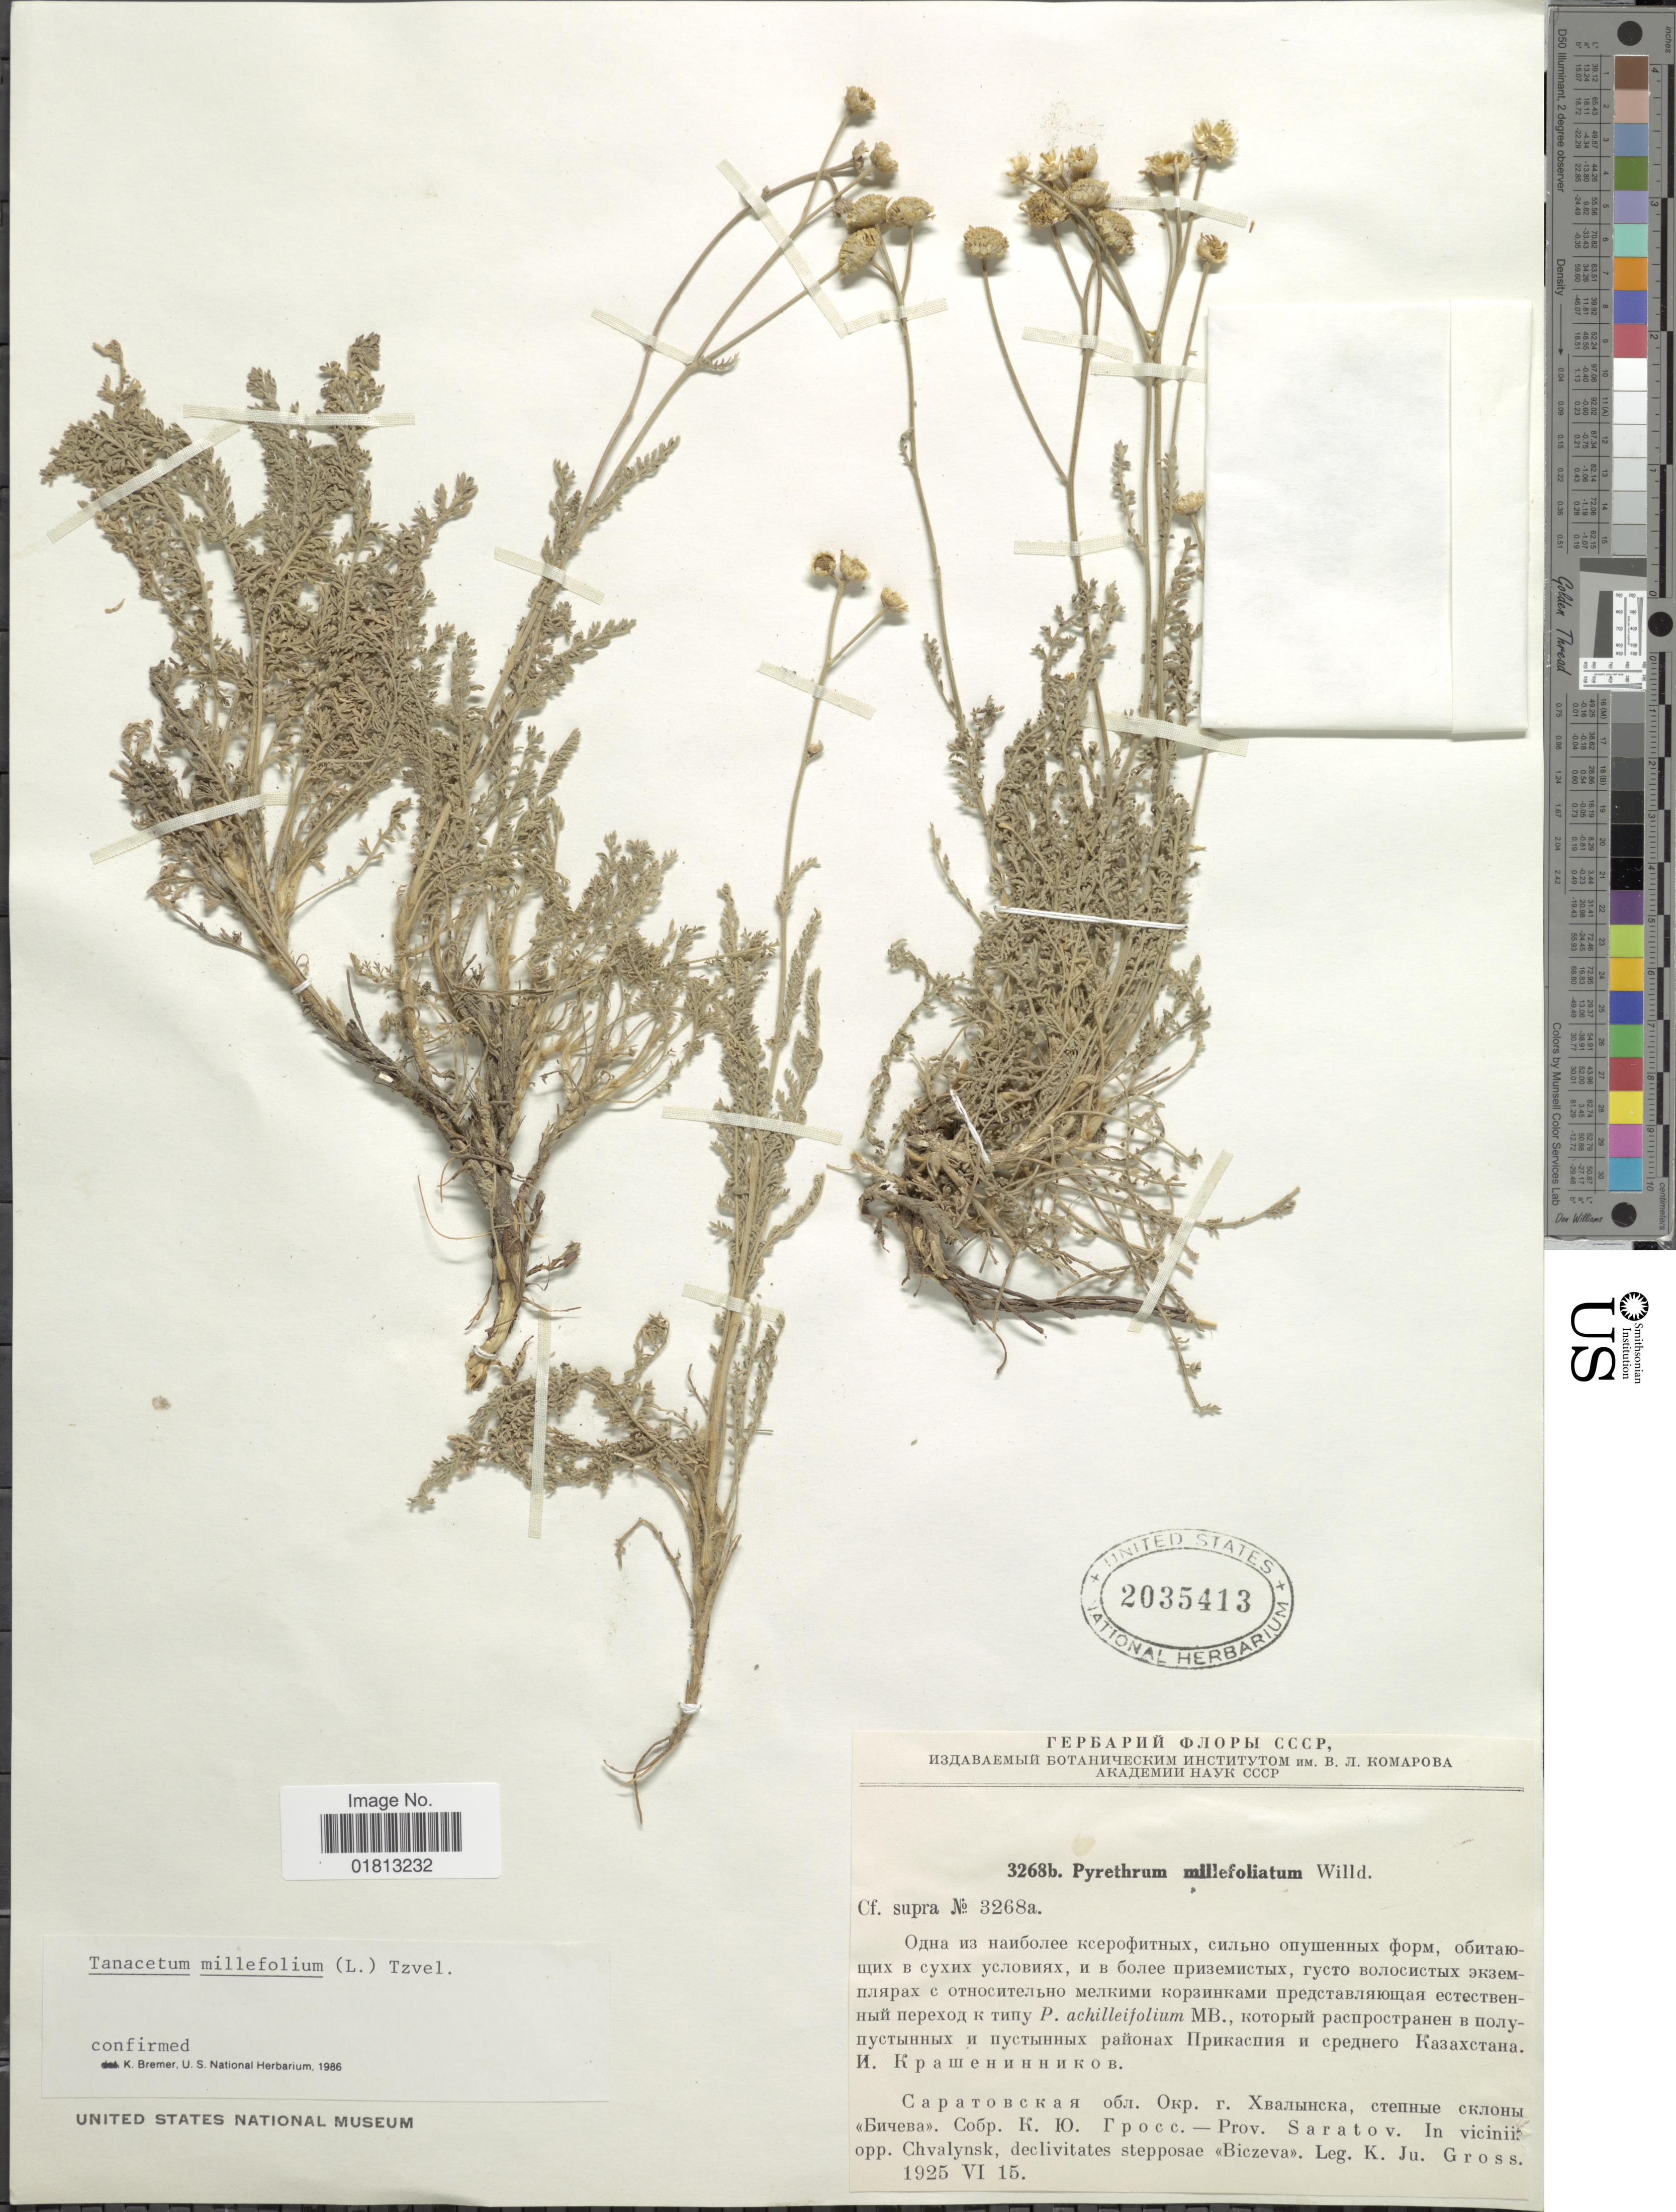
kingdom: Plantae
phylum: Tracheophyta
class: Magnoliopsida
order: Asterales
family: Asteraceae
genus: Tanacetum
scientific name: Tanacetum millefolium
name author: (L.) Tzvelev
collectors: K. Gross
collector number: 3268b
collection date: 1925-06-15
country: Russian Federation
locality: Prov. Saratov, In viciniis opp. Chvalynsk, declivitates stepposae, Biczeva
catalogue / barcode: US 2035413